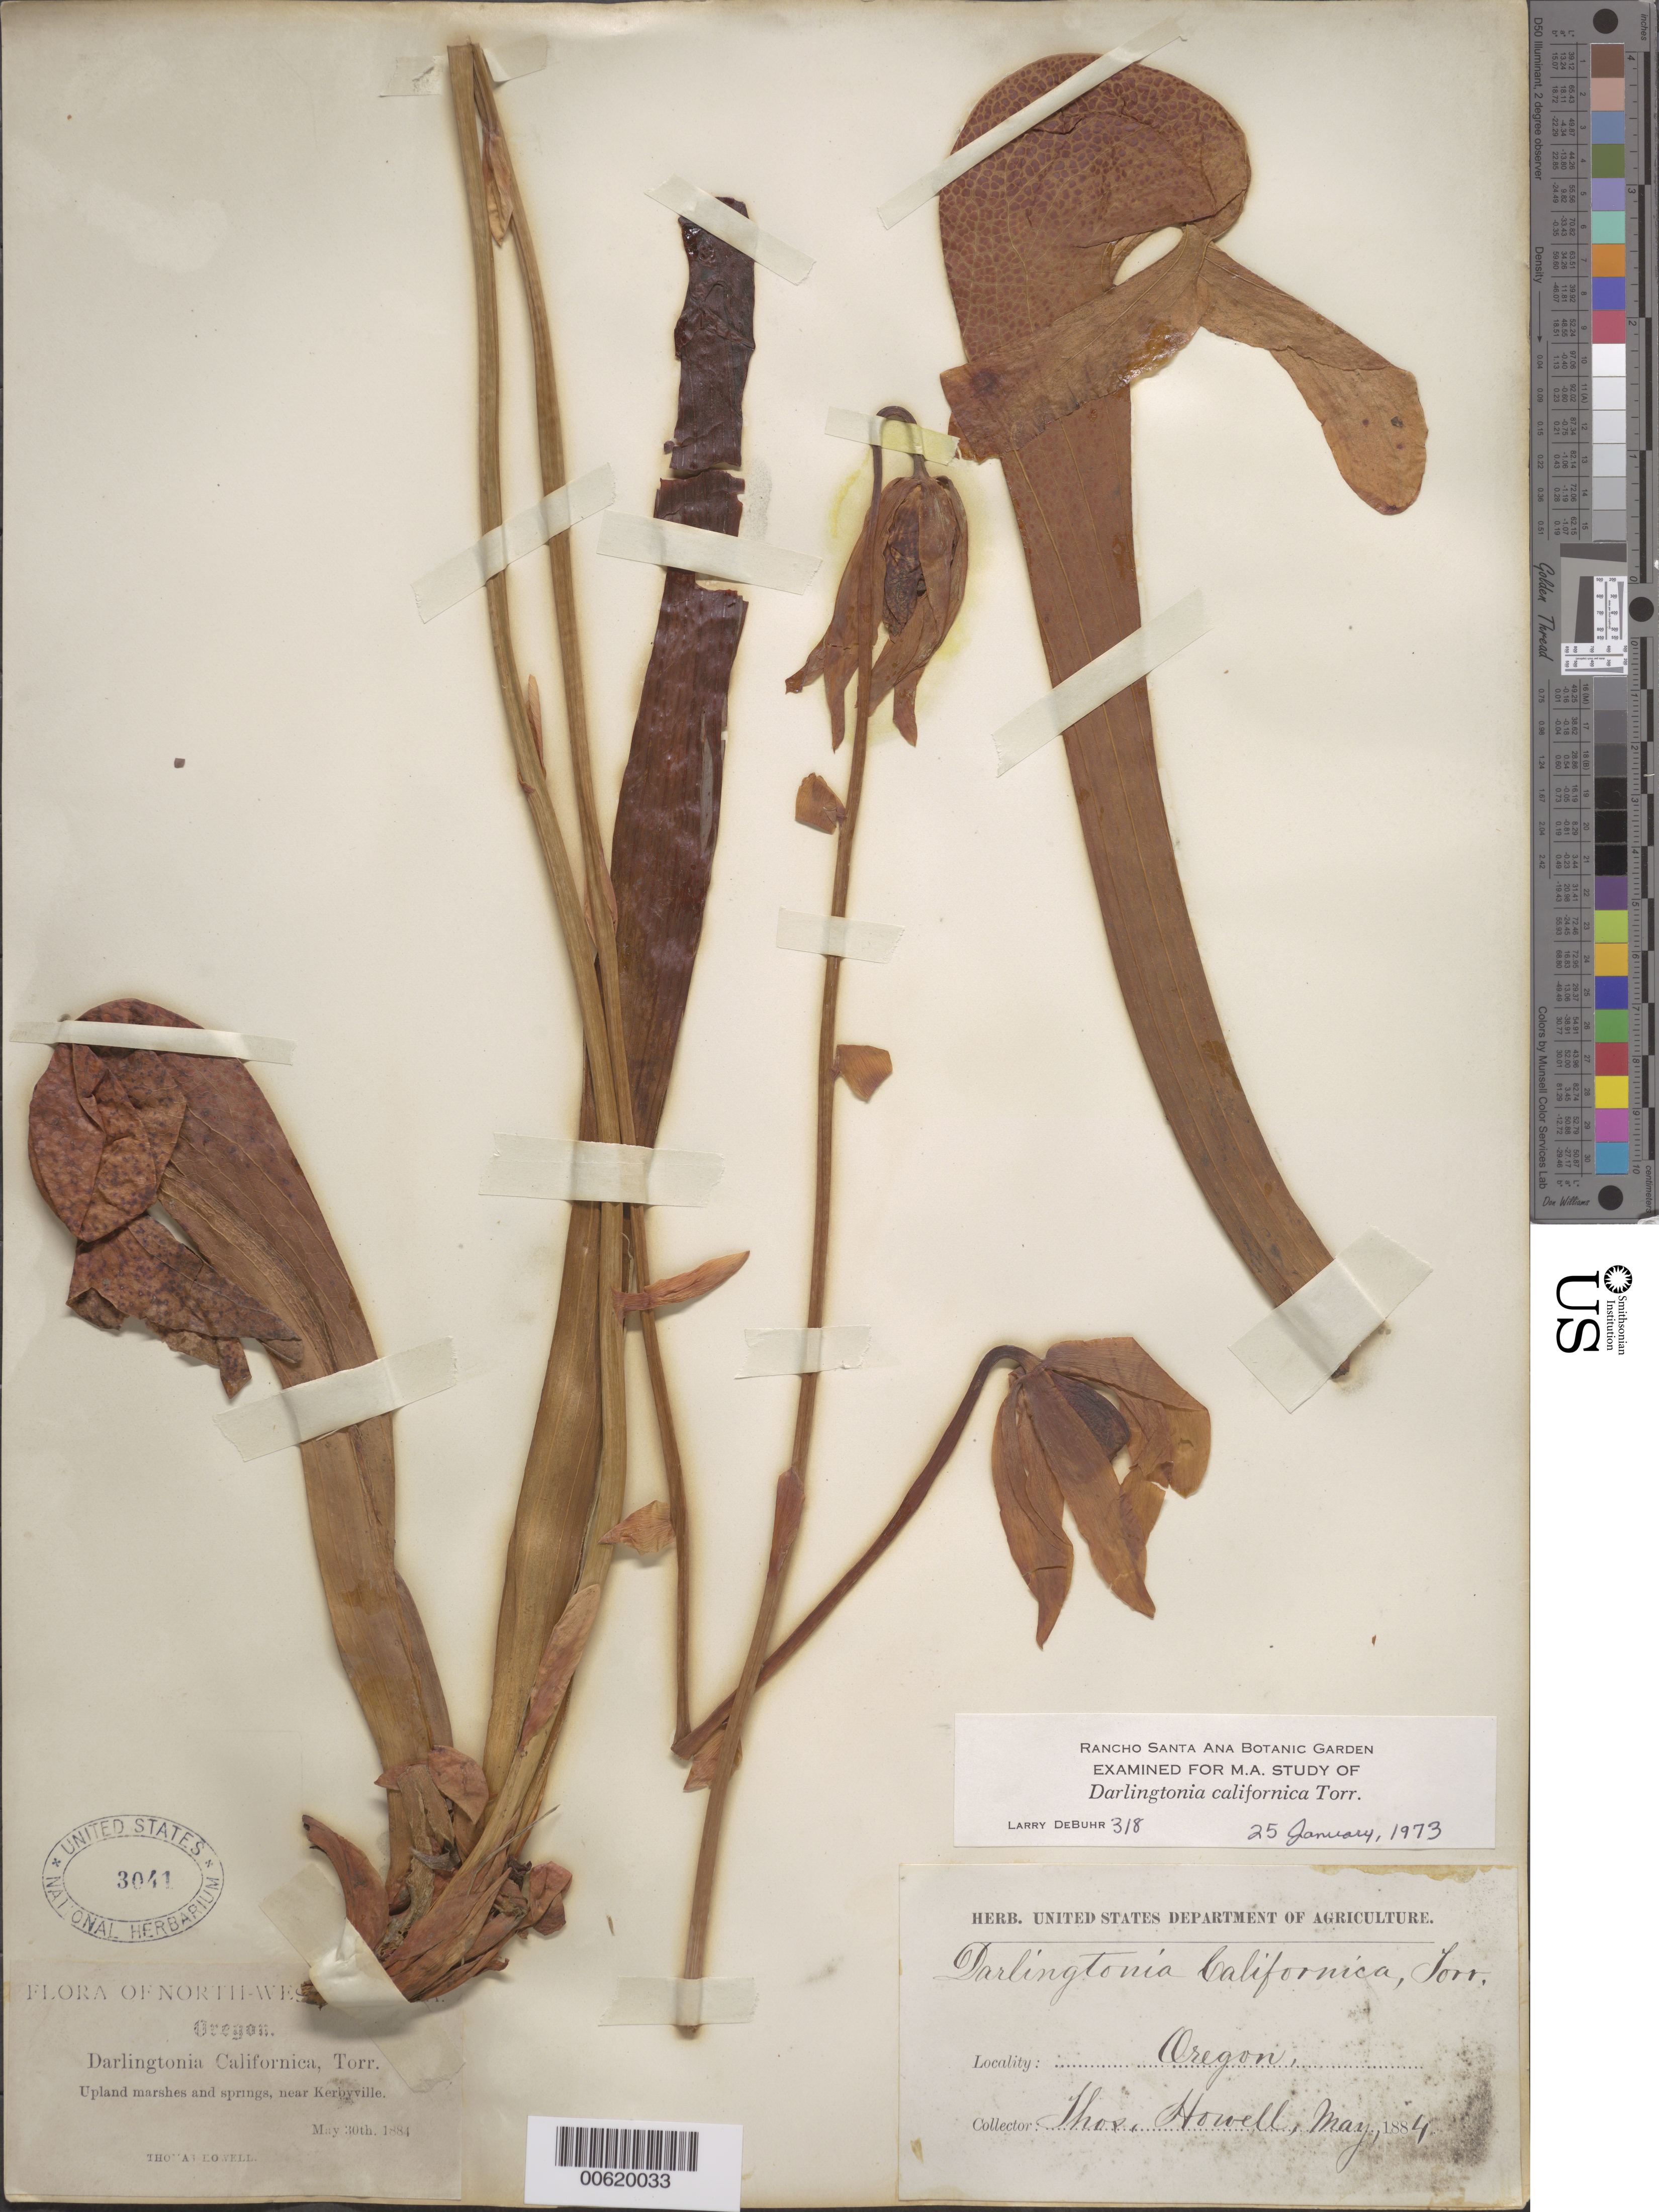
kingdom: Plantae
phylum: Tracheophyta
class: Magnoliopsida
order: Ericales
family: Sarraceniaceae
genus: Darlingtonia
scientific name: Darlingtonia californica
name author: Torr.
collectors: T. Howell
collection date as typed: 30 May 1884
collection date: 1884-05-30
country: United States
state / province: Oregon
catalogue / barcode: US 3041